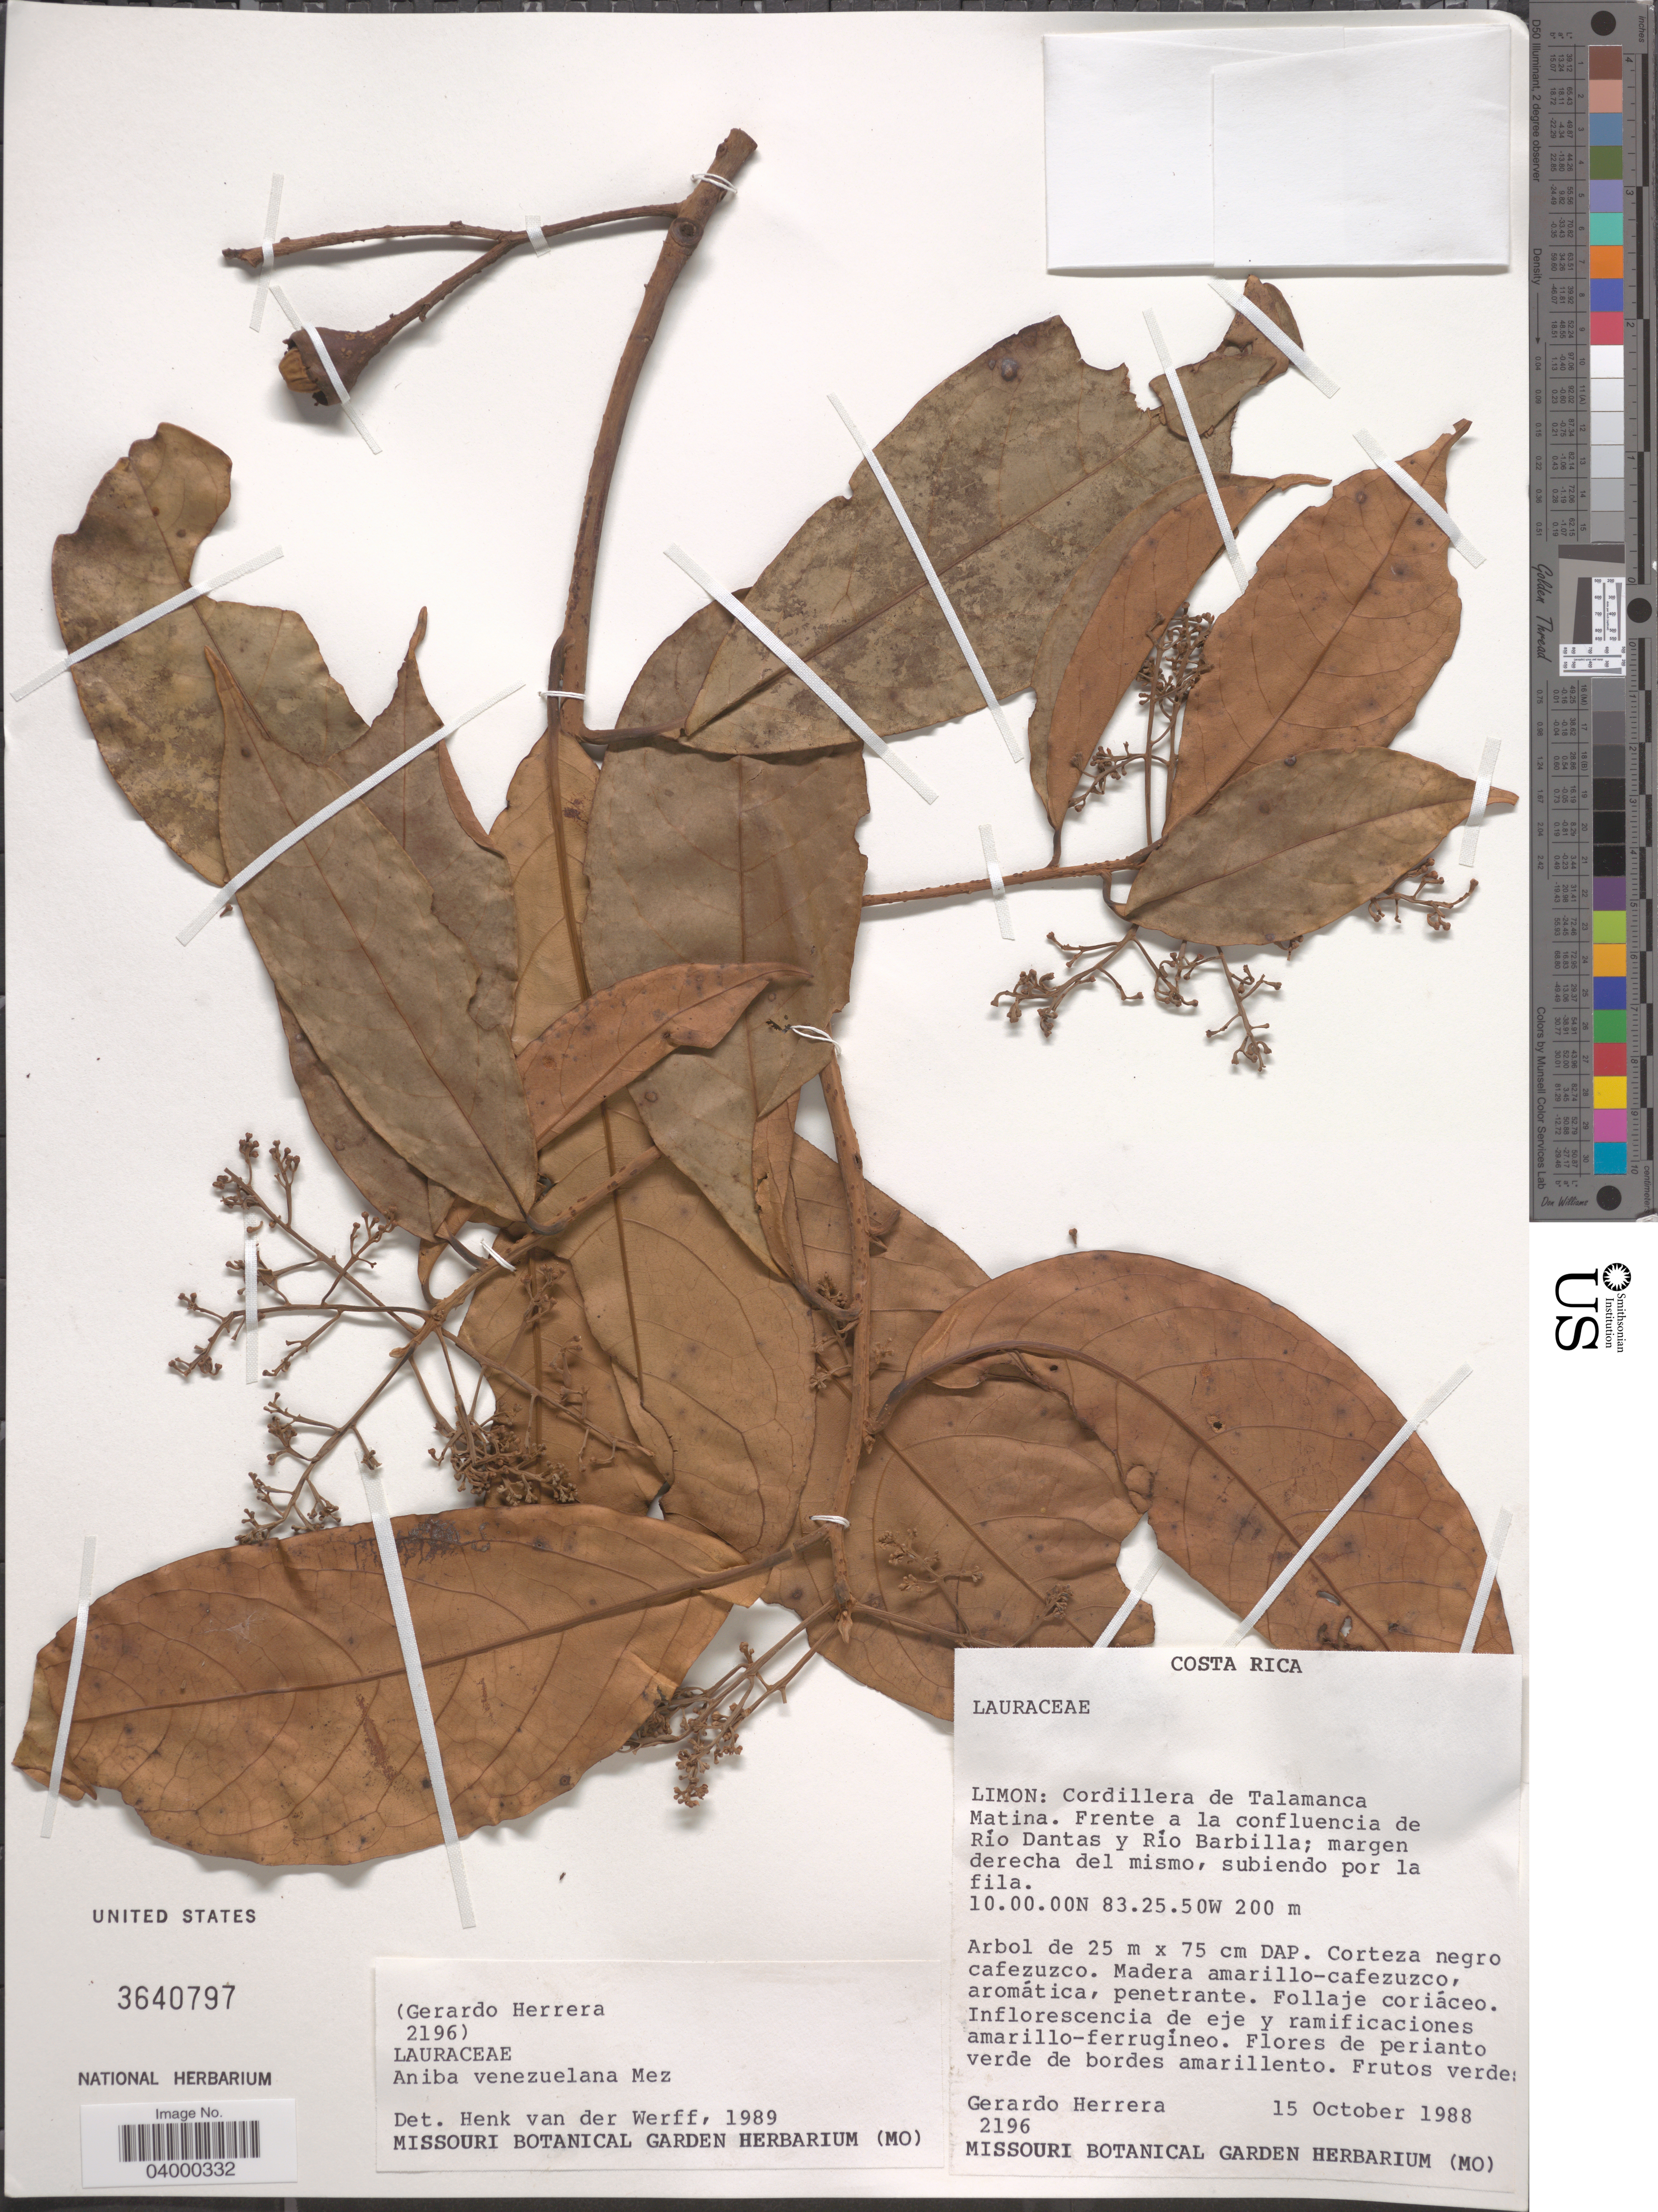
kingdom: Plantae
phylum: Tracheophyta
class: Magnoliopsida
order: Laurales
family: Lauraceae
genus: Aniba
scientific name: Aniba venezuelana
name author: Mez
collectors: G. Herrera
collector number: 2196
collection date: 1988-10-15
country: Costa Rica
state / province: Limón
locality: Cordillera de Talamanca Matina. Frente a la confluencia de Río Dantas y Río Barbilla.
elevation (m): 200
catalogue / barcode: US 3640797